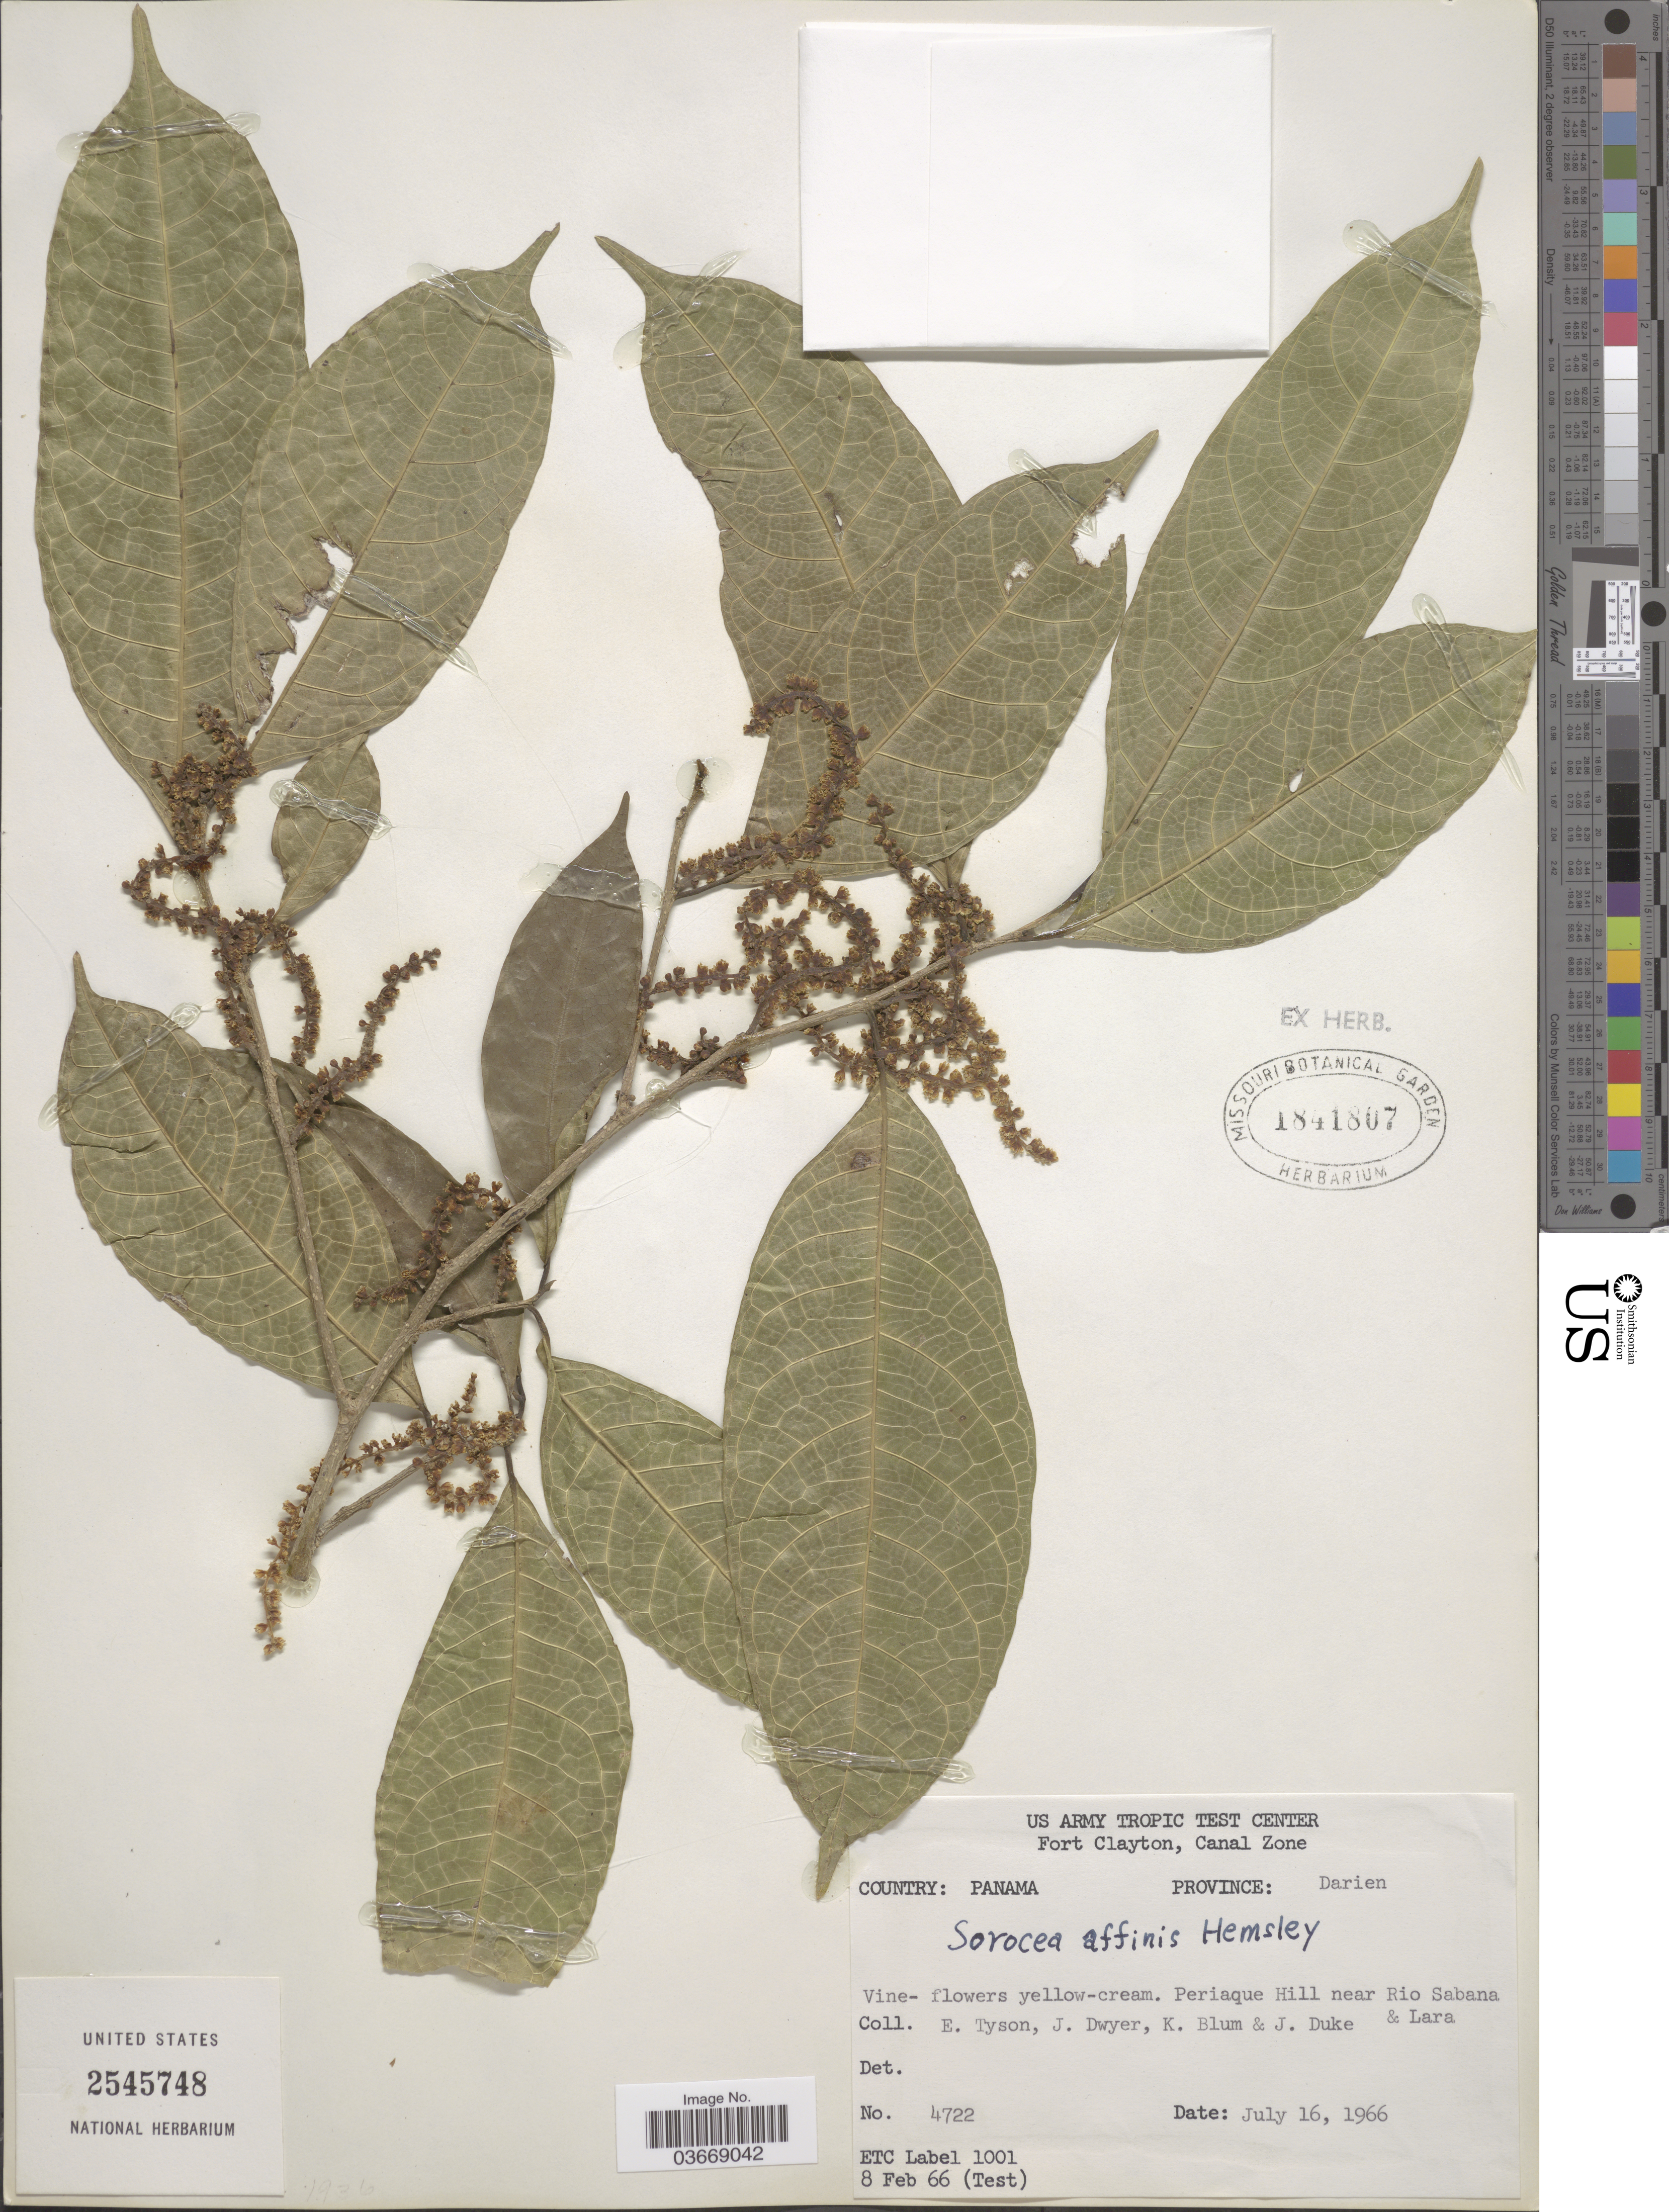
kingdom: Plantae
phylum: Tracheophyta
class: Magnoliopsida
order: Rosales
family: Moraceae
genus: Sorocea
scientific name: Sorocea affinis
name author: Hemsl.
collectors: E. Tyson, J. Dwyer, K. Blum & J. Duke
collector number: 4722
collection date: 1966-07-16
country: Panama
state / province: Darien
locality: Periaque Hill near Rio Sabana.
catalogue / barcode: US 2545748